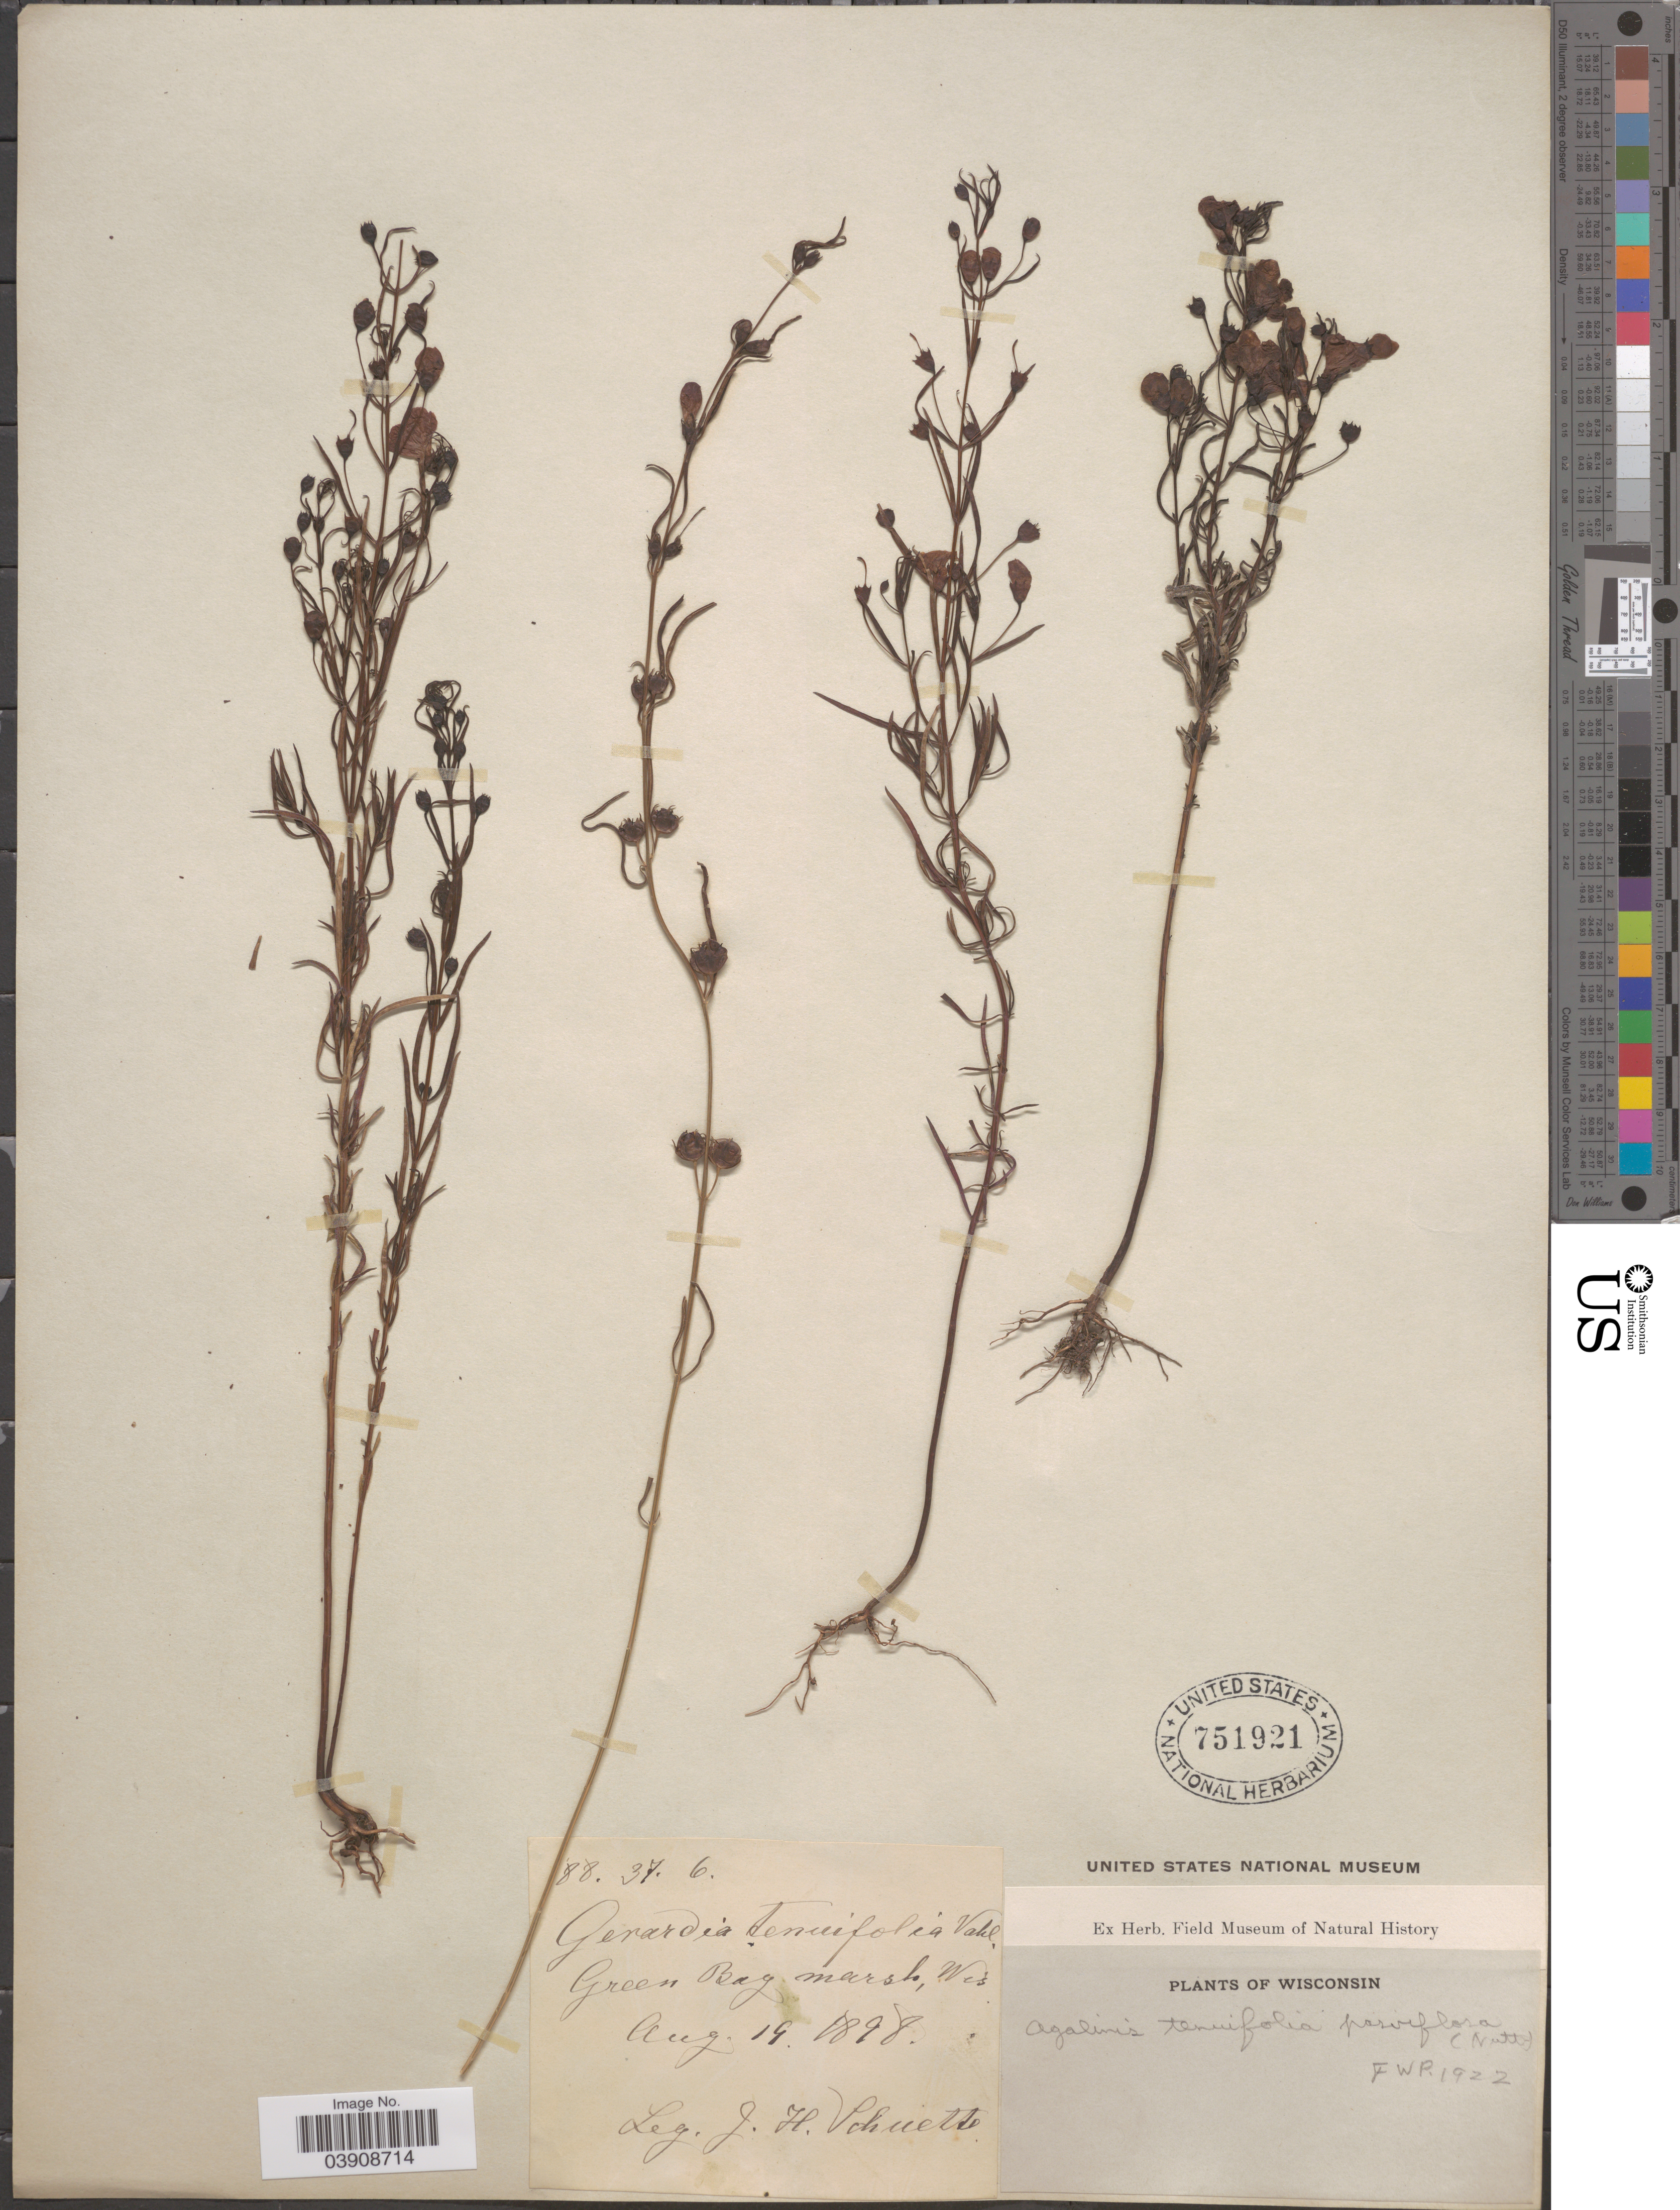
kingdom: Plantae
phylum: Tracheophyta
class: Magnoliopsida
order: Lamiales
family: Orobanchaceae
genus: Agalinis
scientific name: Agalinis tenuifolia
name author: (Vahl) Raf.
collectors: J. H. Schuette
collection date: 1898-08-19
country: United States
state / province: Wisconsin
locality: Green Big marsh.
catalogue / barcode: US 751921